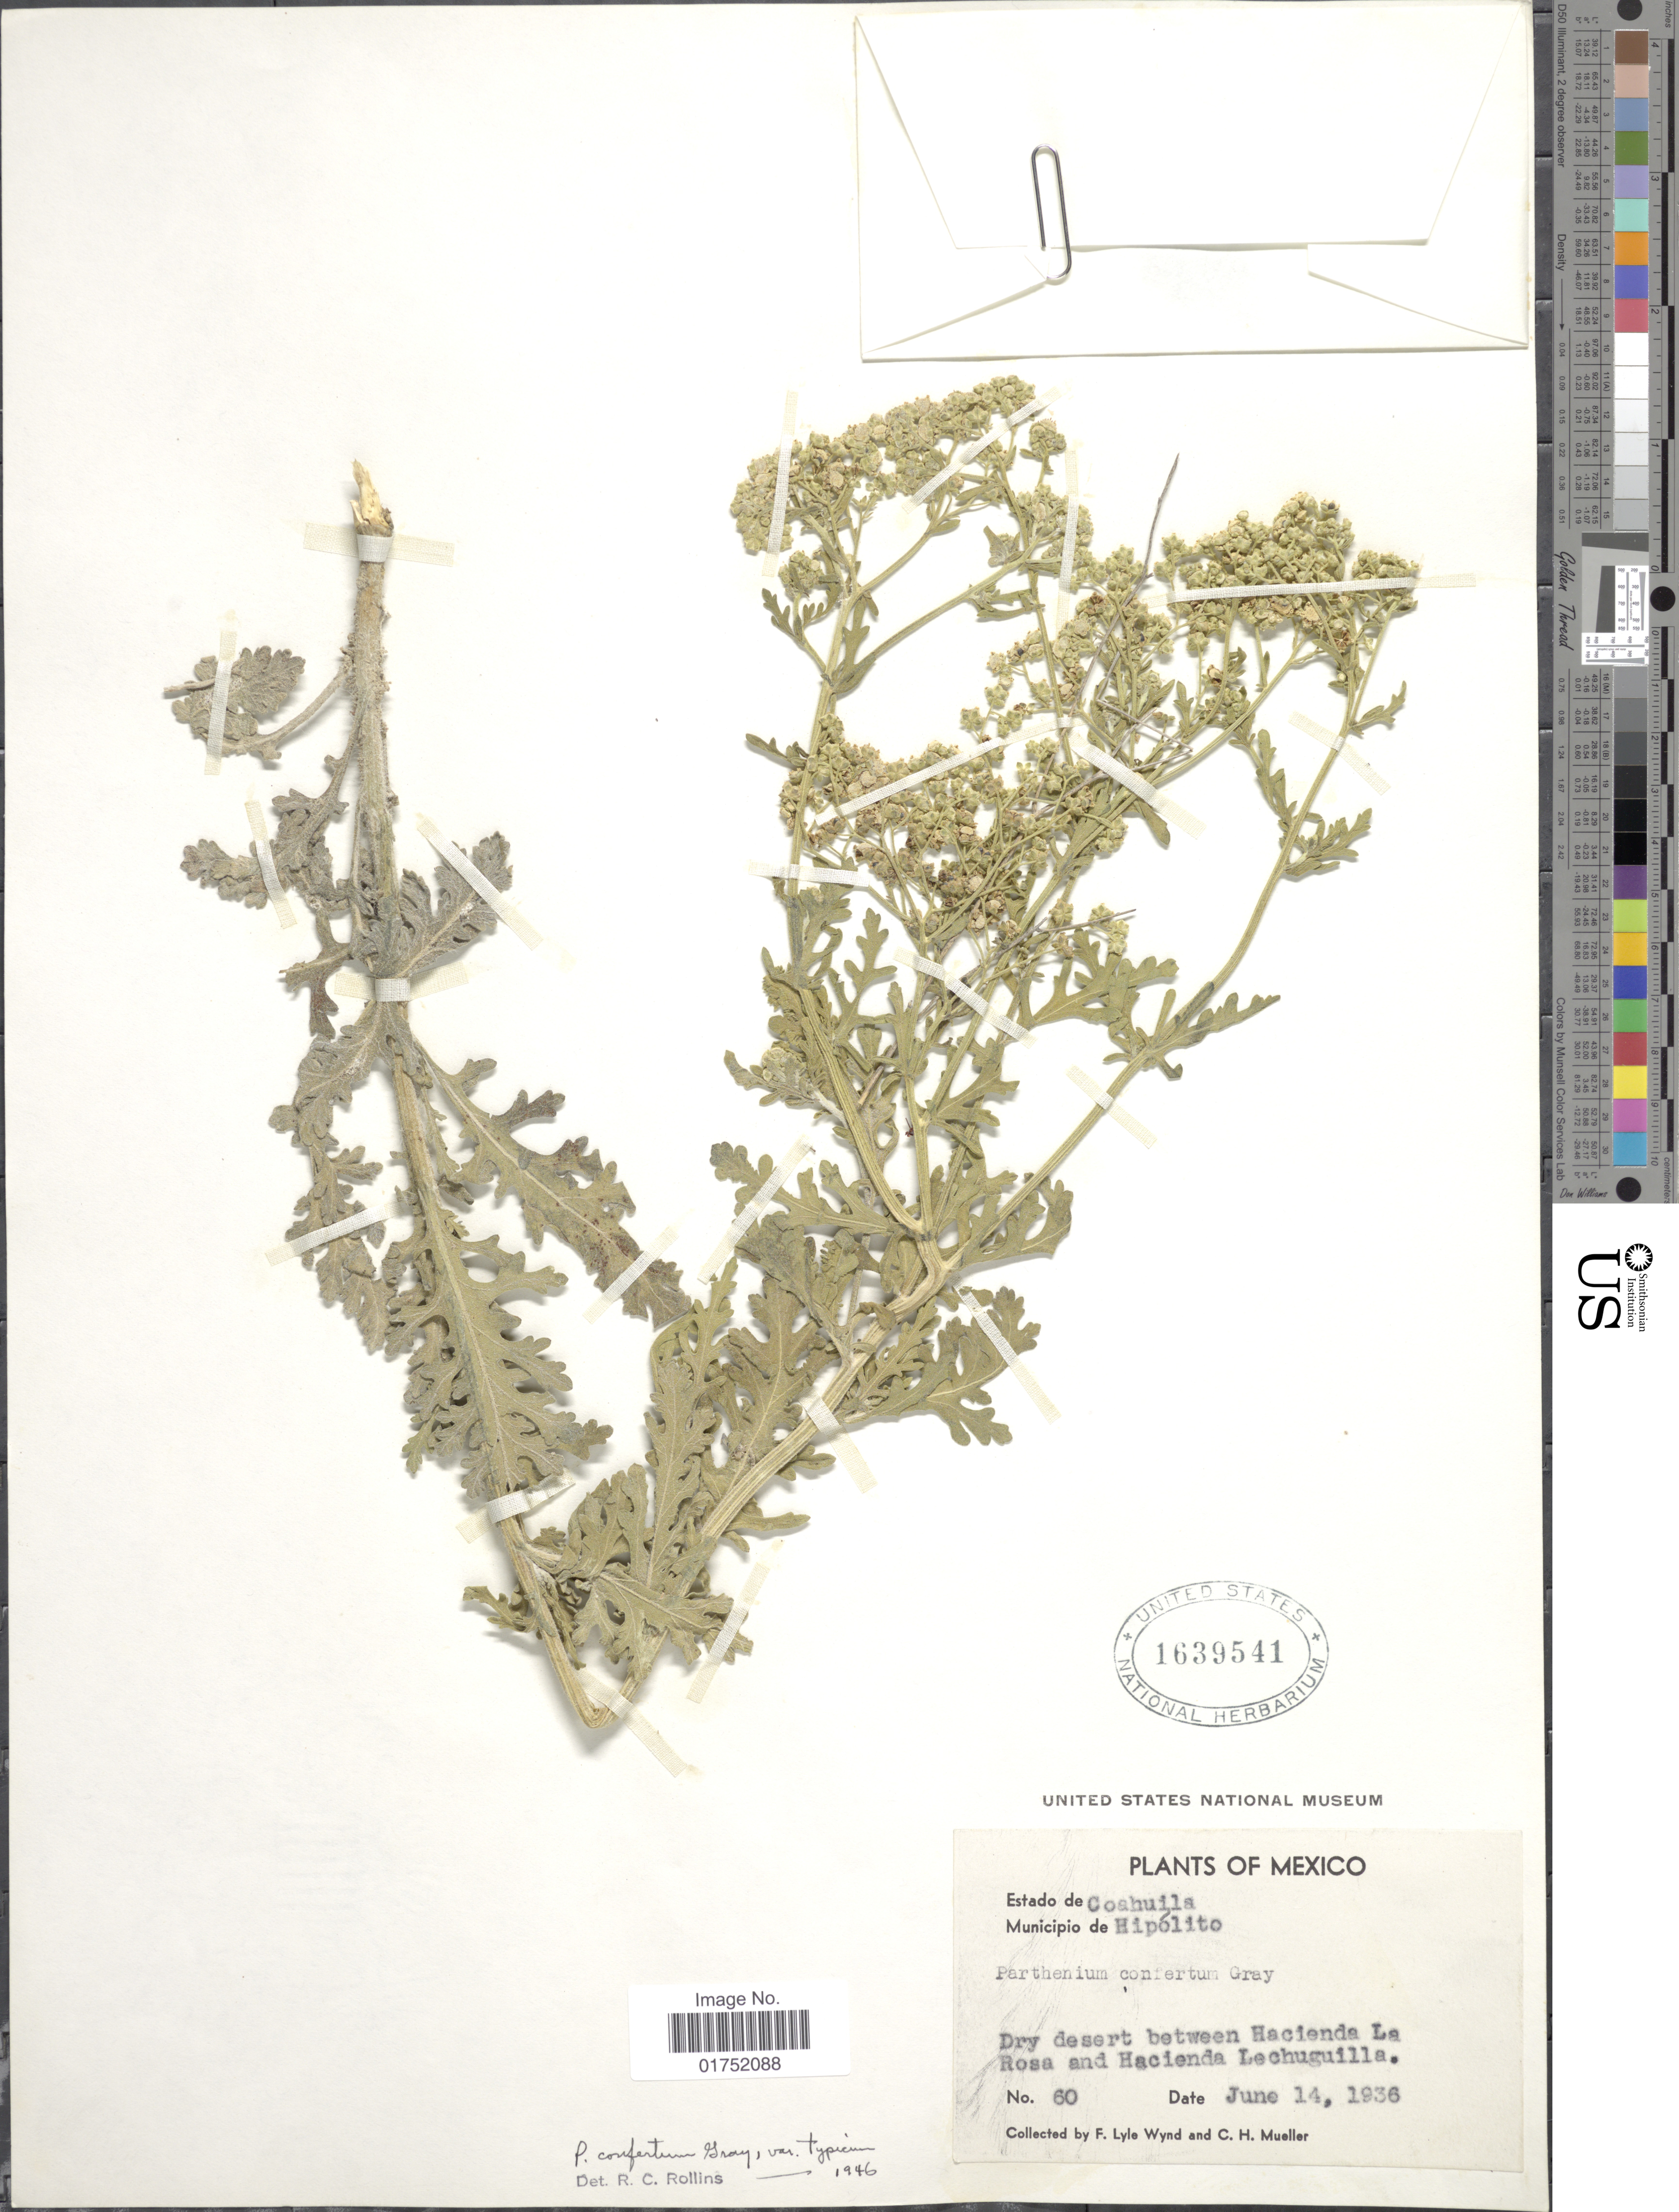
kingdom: Plantae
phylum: Tracheophyta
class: Magnoliopsida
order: Asterales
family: Asteraceae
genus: Parthenium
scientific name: Parthenium confertum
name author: A. Gray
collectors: F. L. Wynd & C. H. Mueller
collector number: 60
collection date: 1936-06-14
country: Mexico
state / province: Coahuila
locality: Municipio de Hipolito, between Hacienda La Rosa and Hacienda Lechuguilla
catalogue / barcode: US 1639541